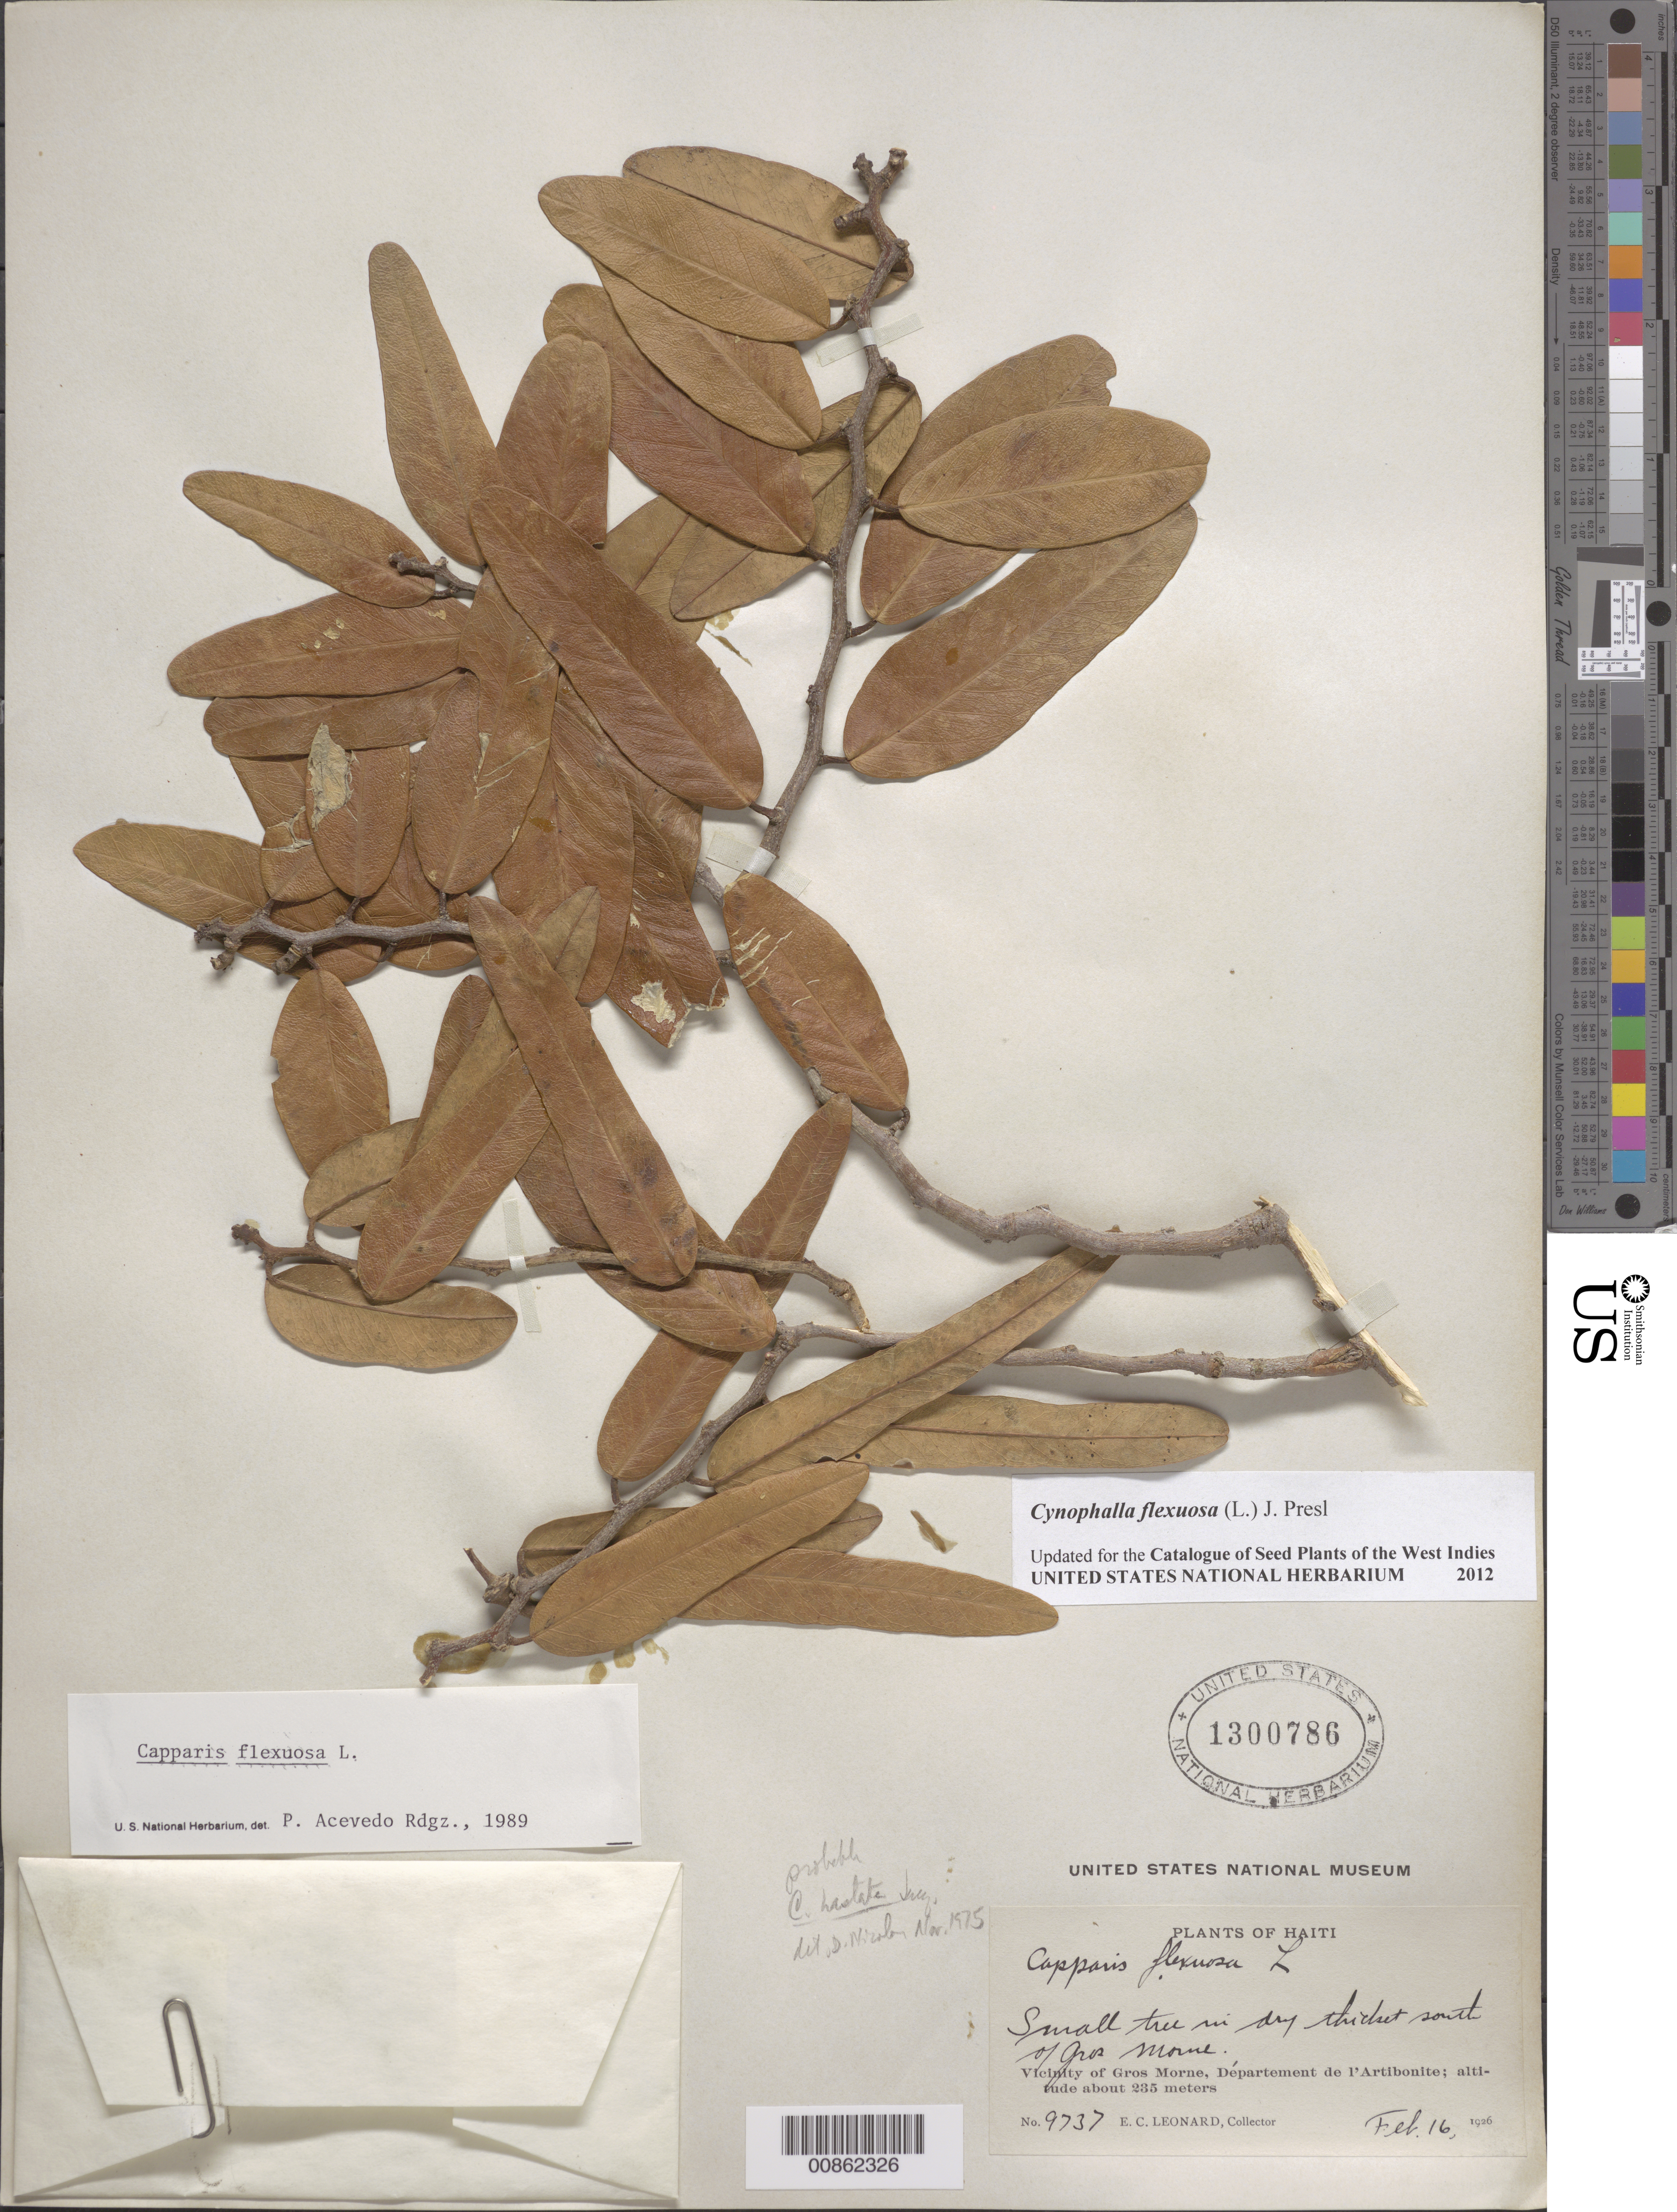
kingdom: Plantae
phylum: Tracheophyta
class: Magnoliopsida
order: Brassicales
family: Capparaceae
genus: Cynophalla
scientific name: Cynophalla flexuosa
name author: (L.) J. Presl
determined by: Acevedo-Rodríguez, P., (BOT), Smithsonian Institution - National Museum of Natural History (UNITED STATES)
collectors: E. C. Leonard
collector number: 9737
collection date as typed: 16 Feb 1926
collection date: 1926-02-16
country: Haiti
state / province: Artibonite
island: Hispaniola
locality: South of Gros Morne.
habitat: Dry thicket.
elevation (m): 235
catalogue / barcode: US 1300786